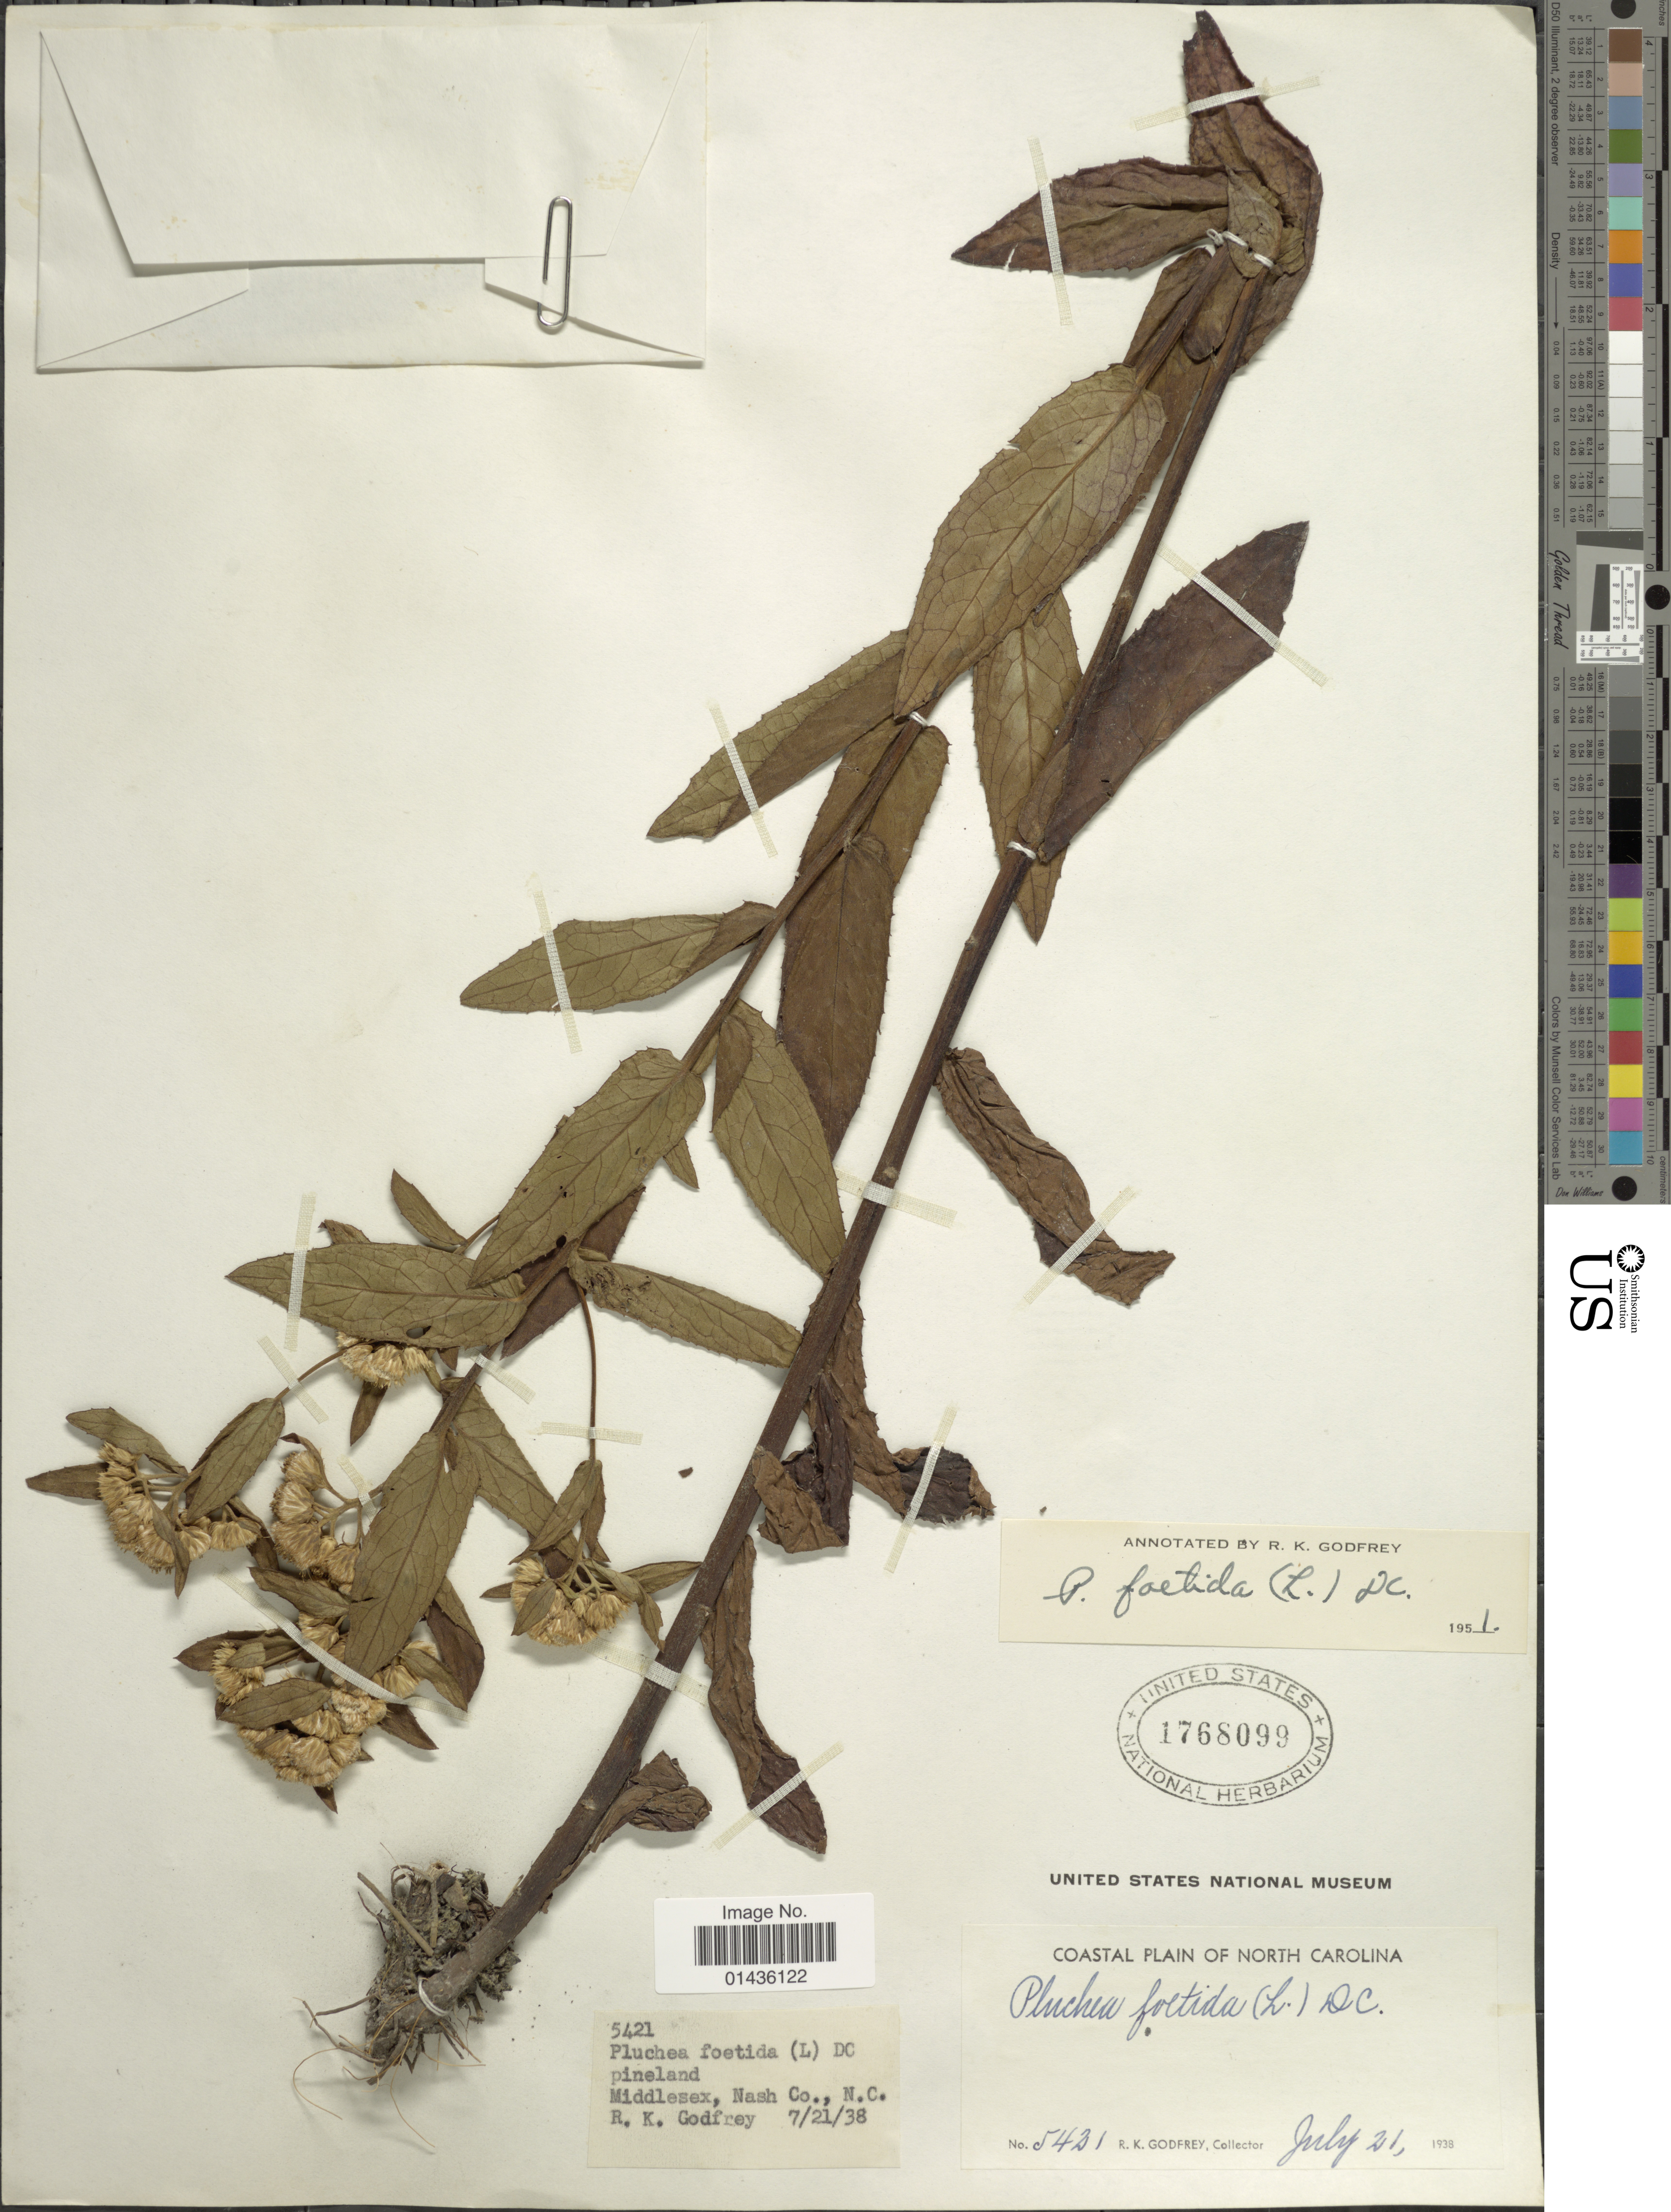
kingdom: Plantae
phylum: Tracheophyta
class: Magnoliopsida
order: Asterales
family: Asteraceae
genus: Pluchea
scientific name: Pluchea foetida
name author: (L.) DC.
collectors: R. K. Godfrey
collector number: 5421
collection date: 1938-07-21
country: United States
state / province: North Carolina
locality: Middlesex, Nash Co., N. C.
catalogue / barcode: US 1768099